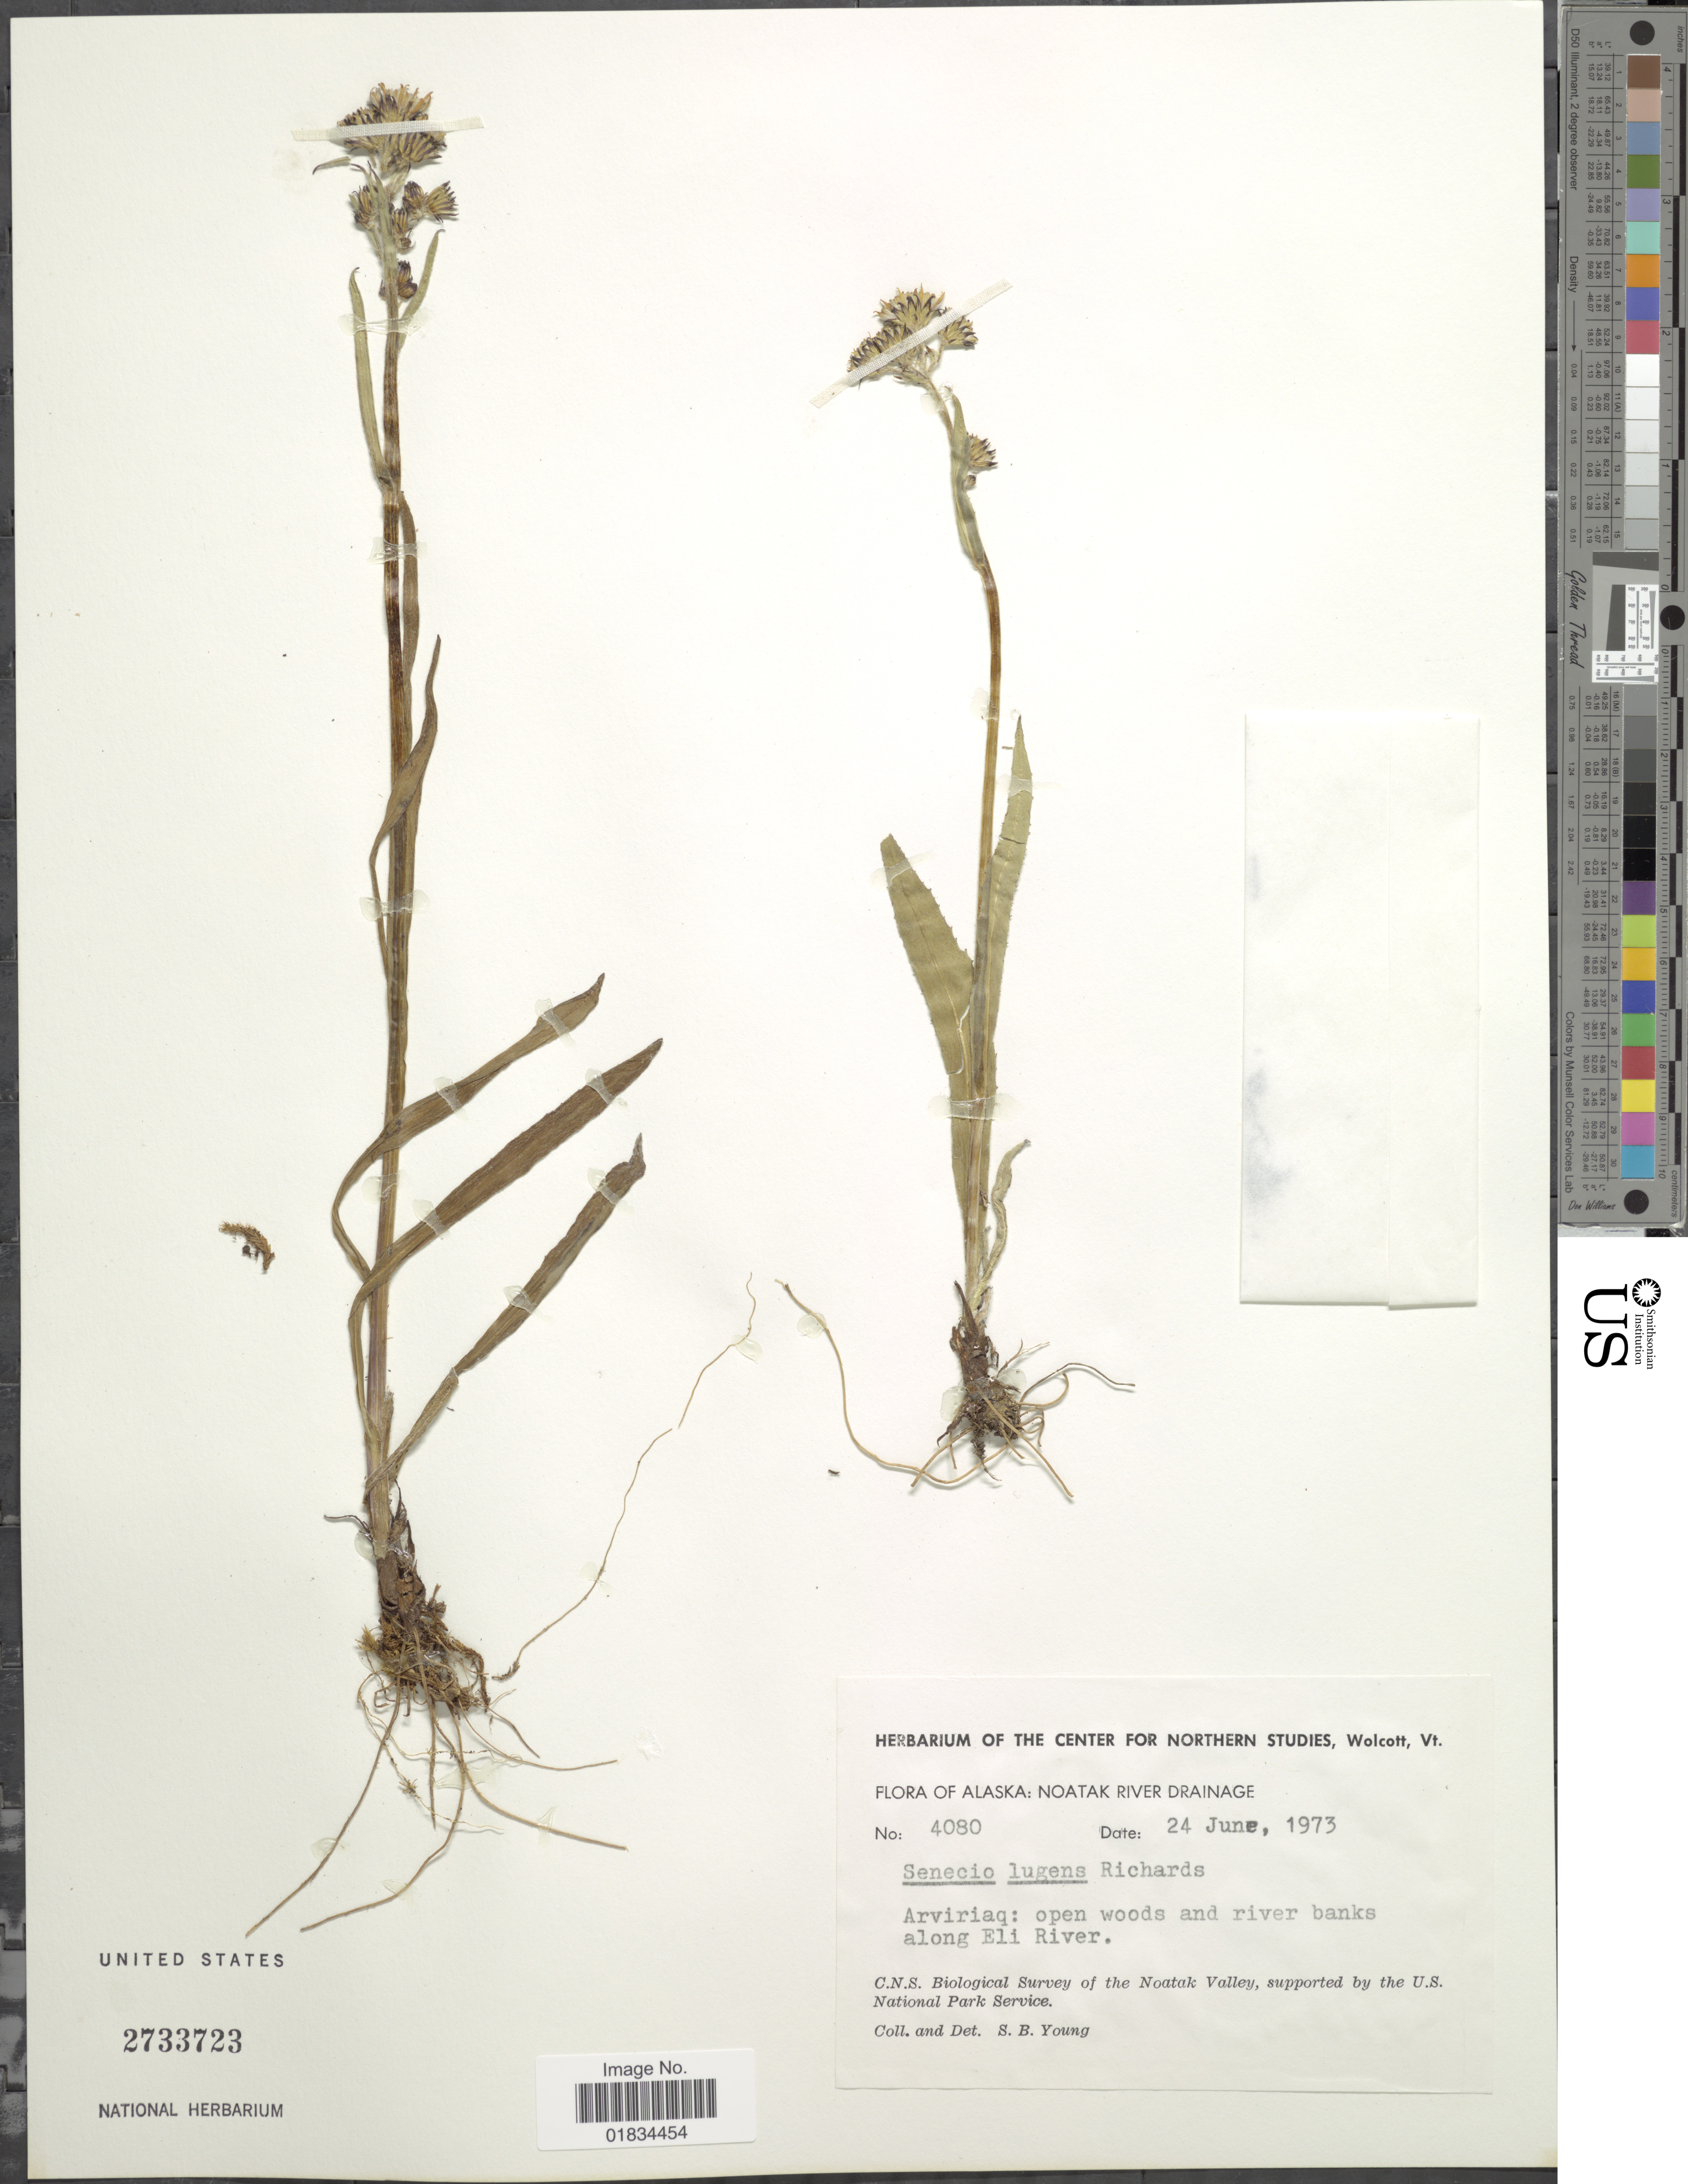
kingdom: Plantae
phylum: Tracheophyta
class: Magnoliopsida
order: Asterales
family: Asteraceae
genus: Senecio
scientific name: Senecio lugens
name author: Richardson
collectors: S. Young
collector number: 4080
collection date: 1973-06-24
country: United States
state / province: Alaska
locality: Noatak River Drainage. Arviriaq, along Eli River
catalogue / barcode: US 2733723